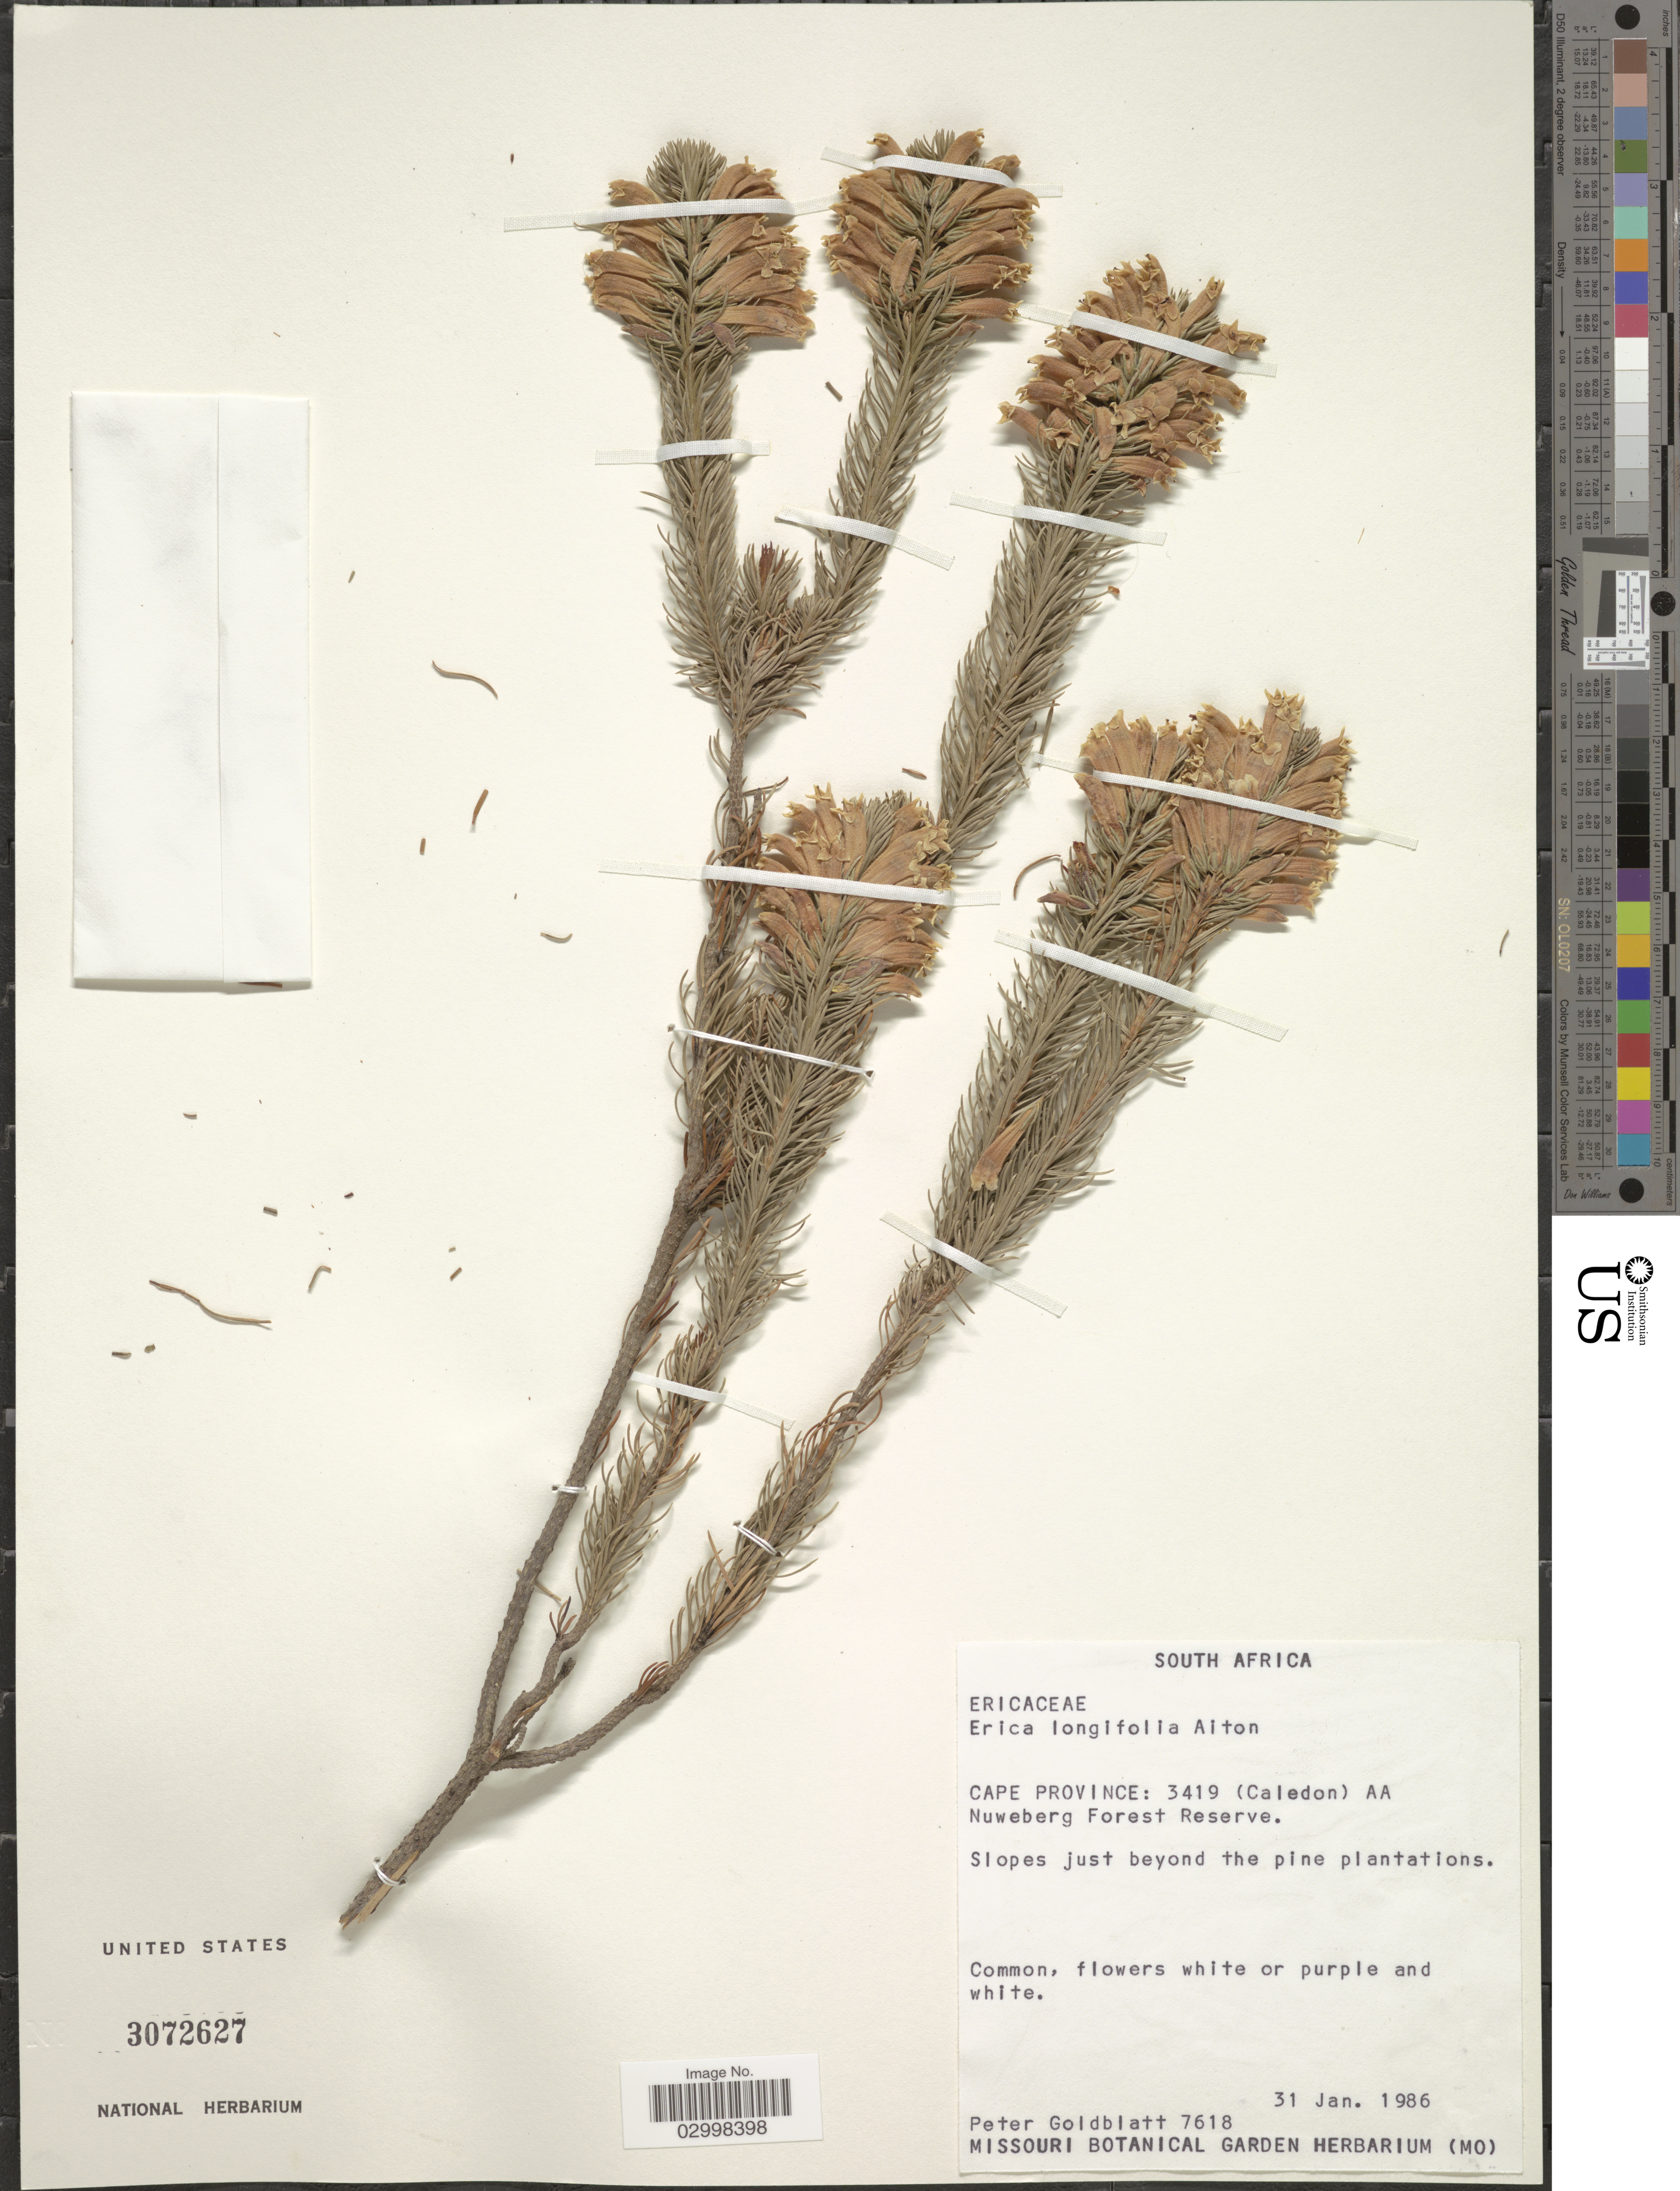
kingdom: Plantae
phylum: Tracheophyta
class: Magnoliopsida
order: Ericales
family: Ericaceae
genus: Erica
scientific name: Erica longifolia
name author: F. A. Bauer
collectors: P. Goldblatt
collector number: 7618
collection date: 1986-01-31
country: South Africa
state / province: Western Cape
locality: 3419 (Caledon) AA Nuweberg Forest Reserve. Slope just beyond the pine plantations.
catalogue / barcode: US 3072627